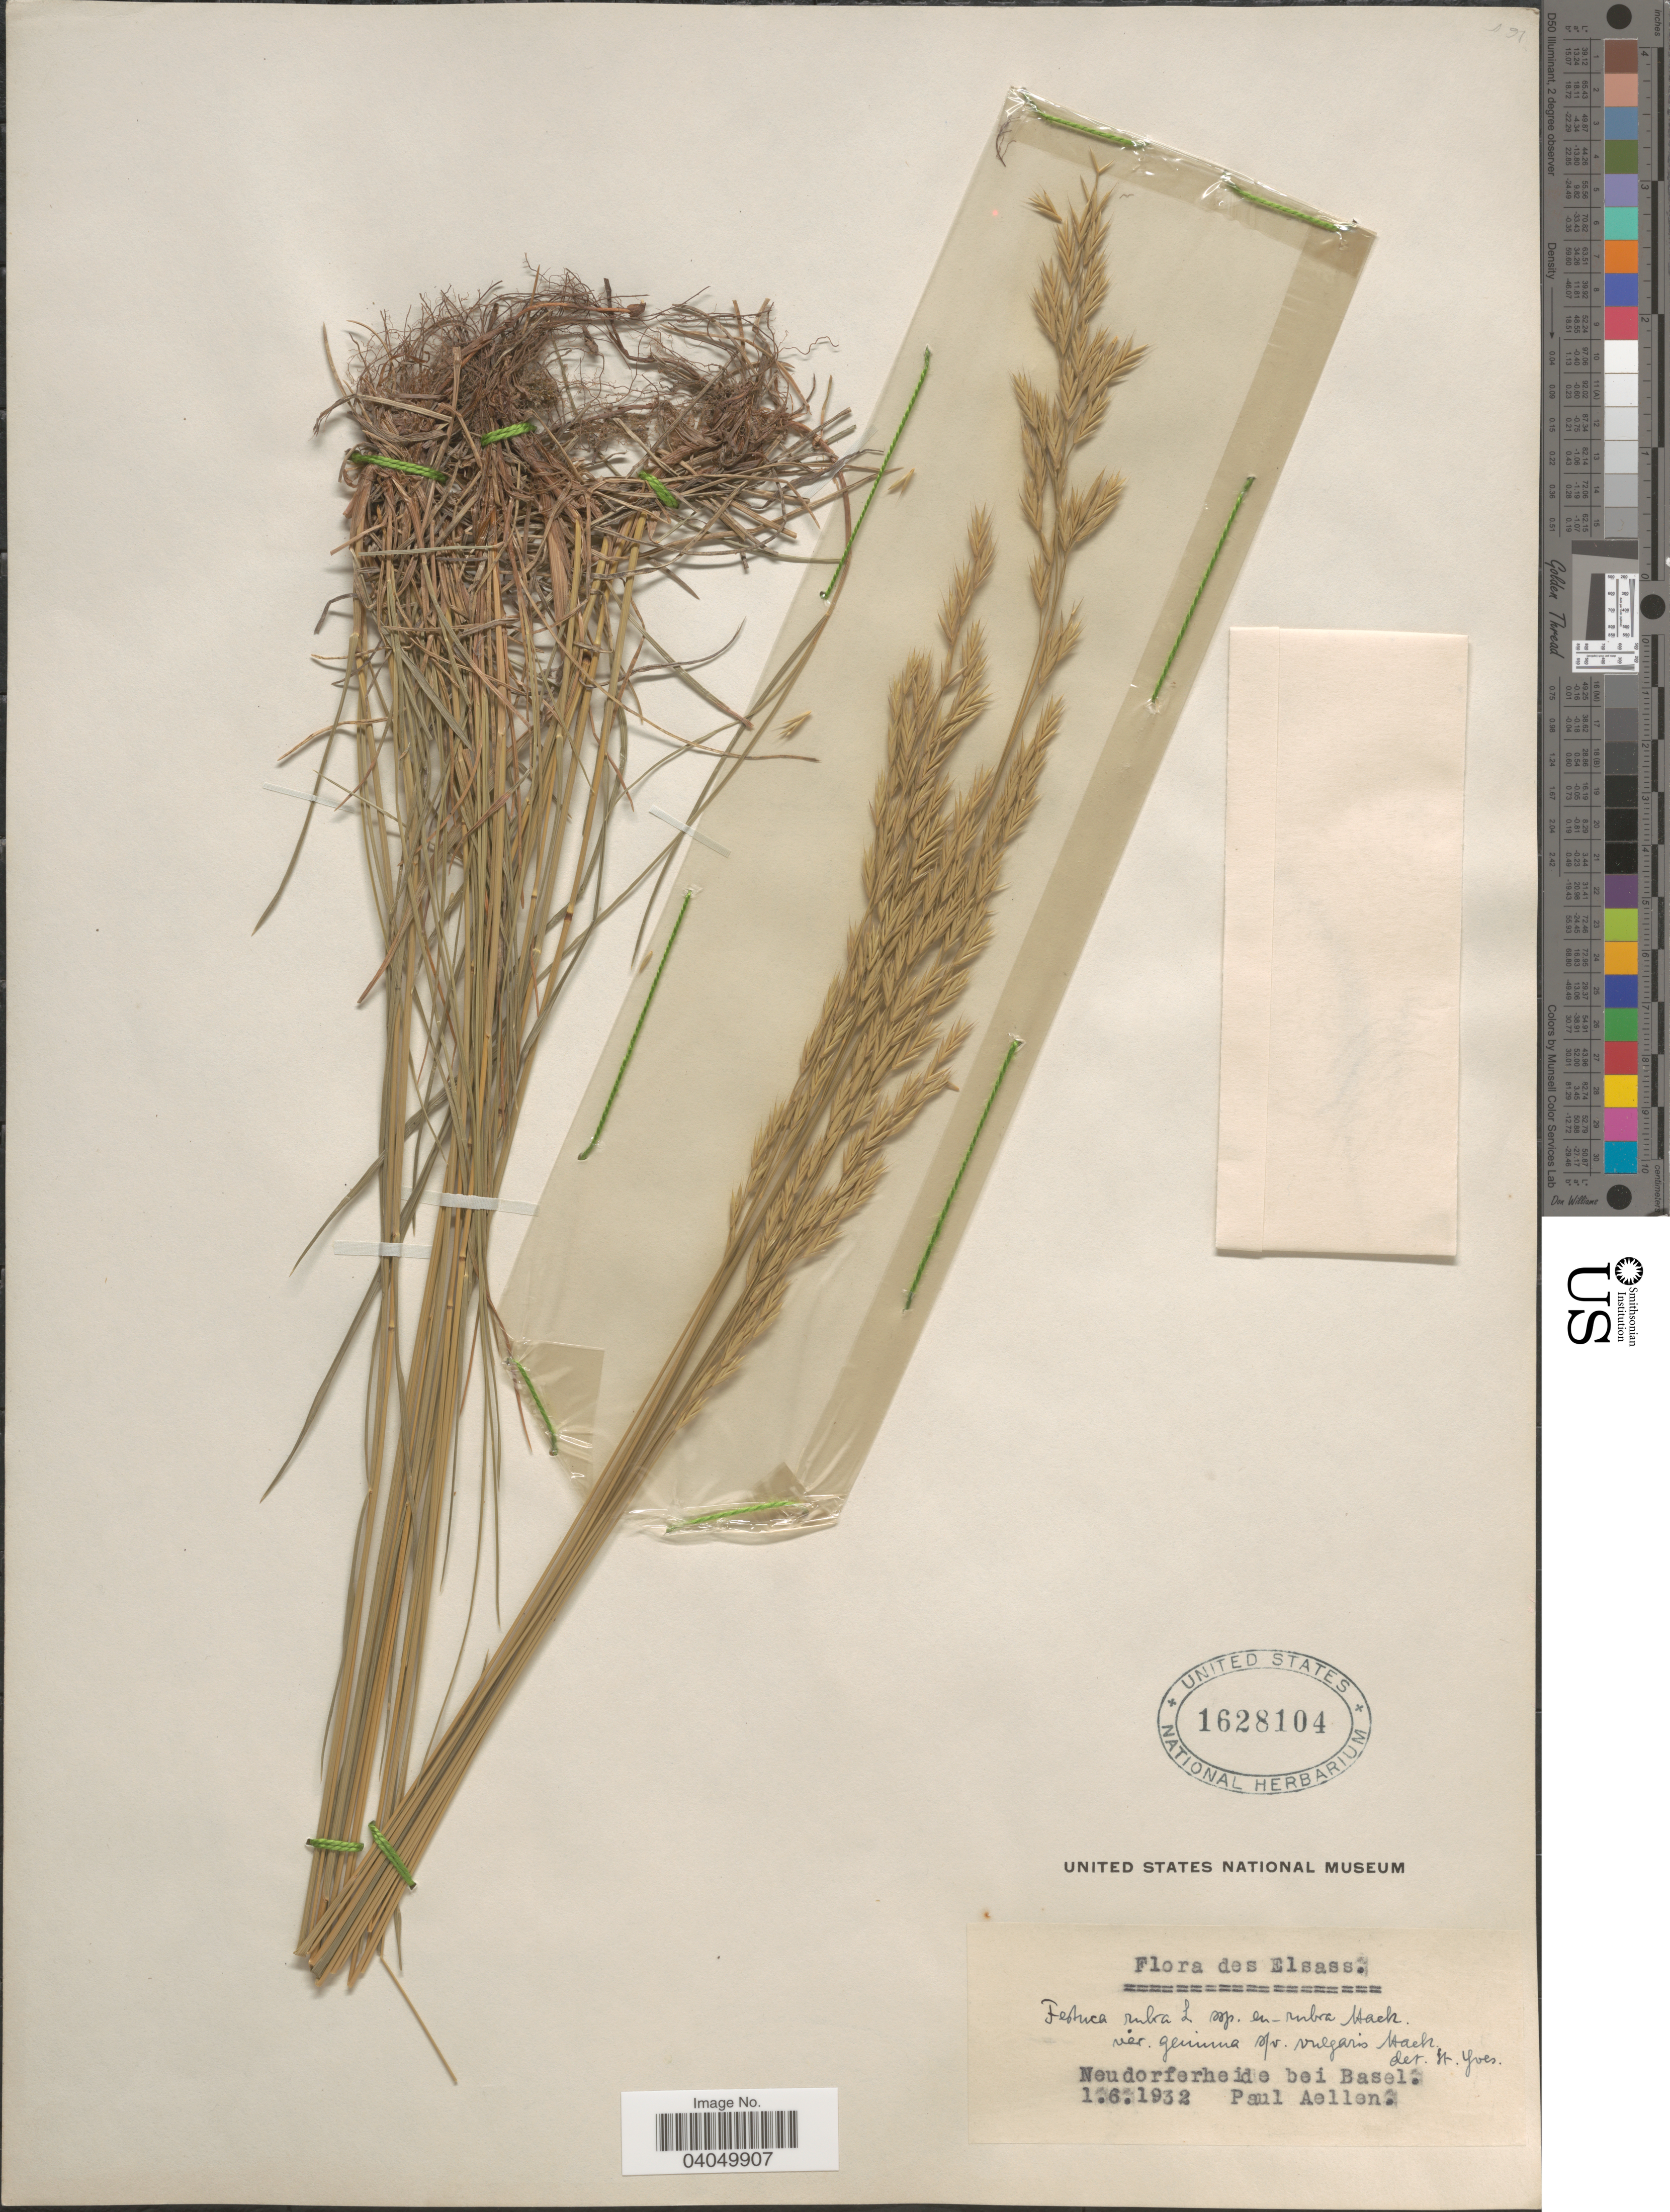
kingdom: Plantae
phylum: Tracheophyta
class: Liliopsida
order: Poales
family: Poaceae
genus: Festuca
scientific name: Festuca rubra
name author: L.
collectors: P. Aellen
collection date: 1932-06-01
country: Switzerland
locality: Elsass. Neudorferheide bei Basel.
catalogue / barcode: US 1628104